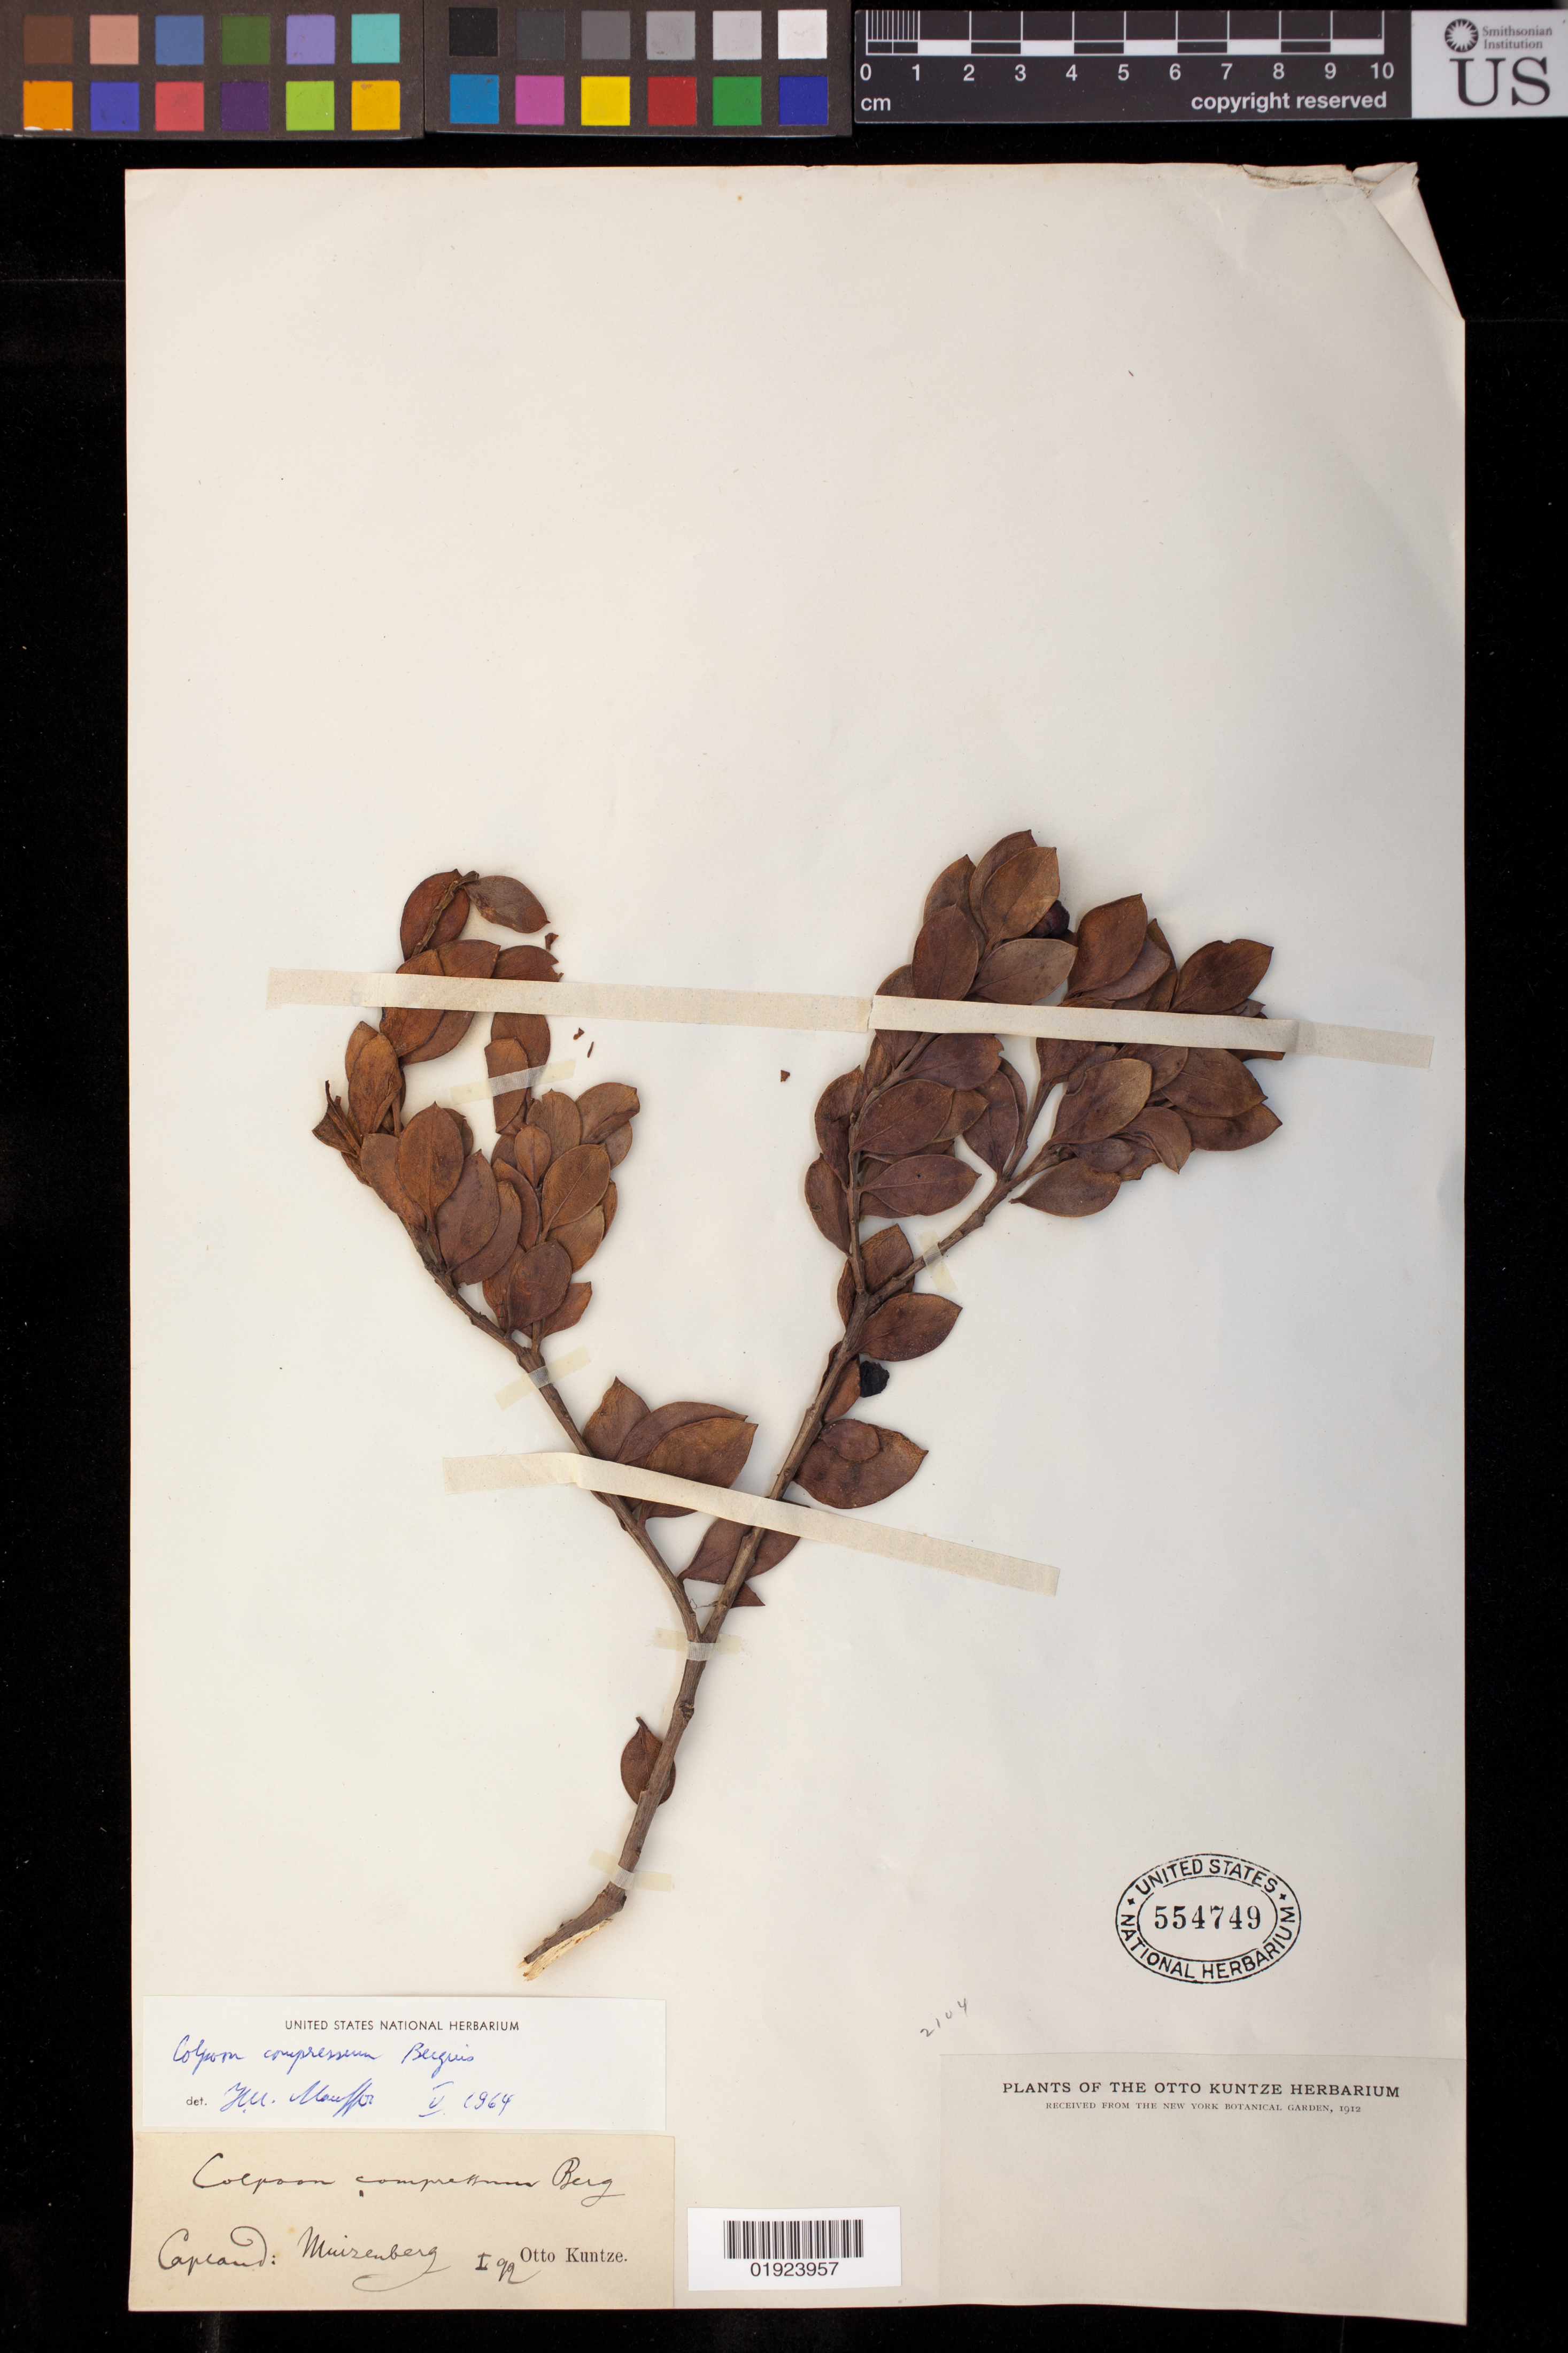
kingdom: Plantae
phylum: Tracheophyta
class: Magnoliopsida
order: Santalales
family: Santalaceae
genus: Colpoon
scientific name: Colpoon compressum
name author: P.J. Bergius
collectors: C.E.O. Kuntze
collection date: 1892-01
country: South Africa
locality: Capland: Muizenberg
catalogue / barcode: US 554749